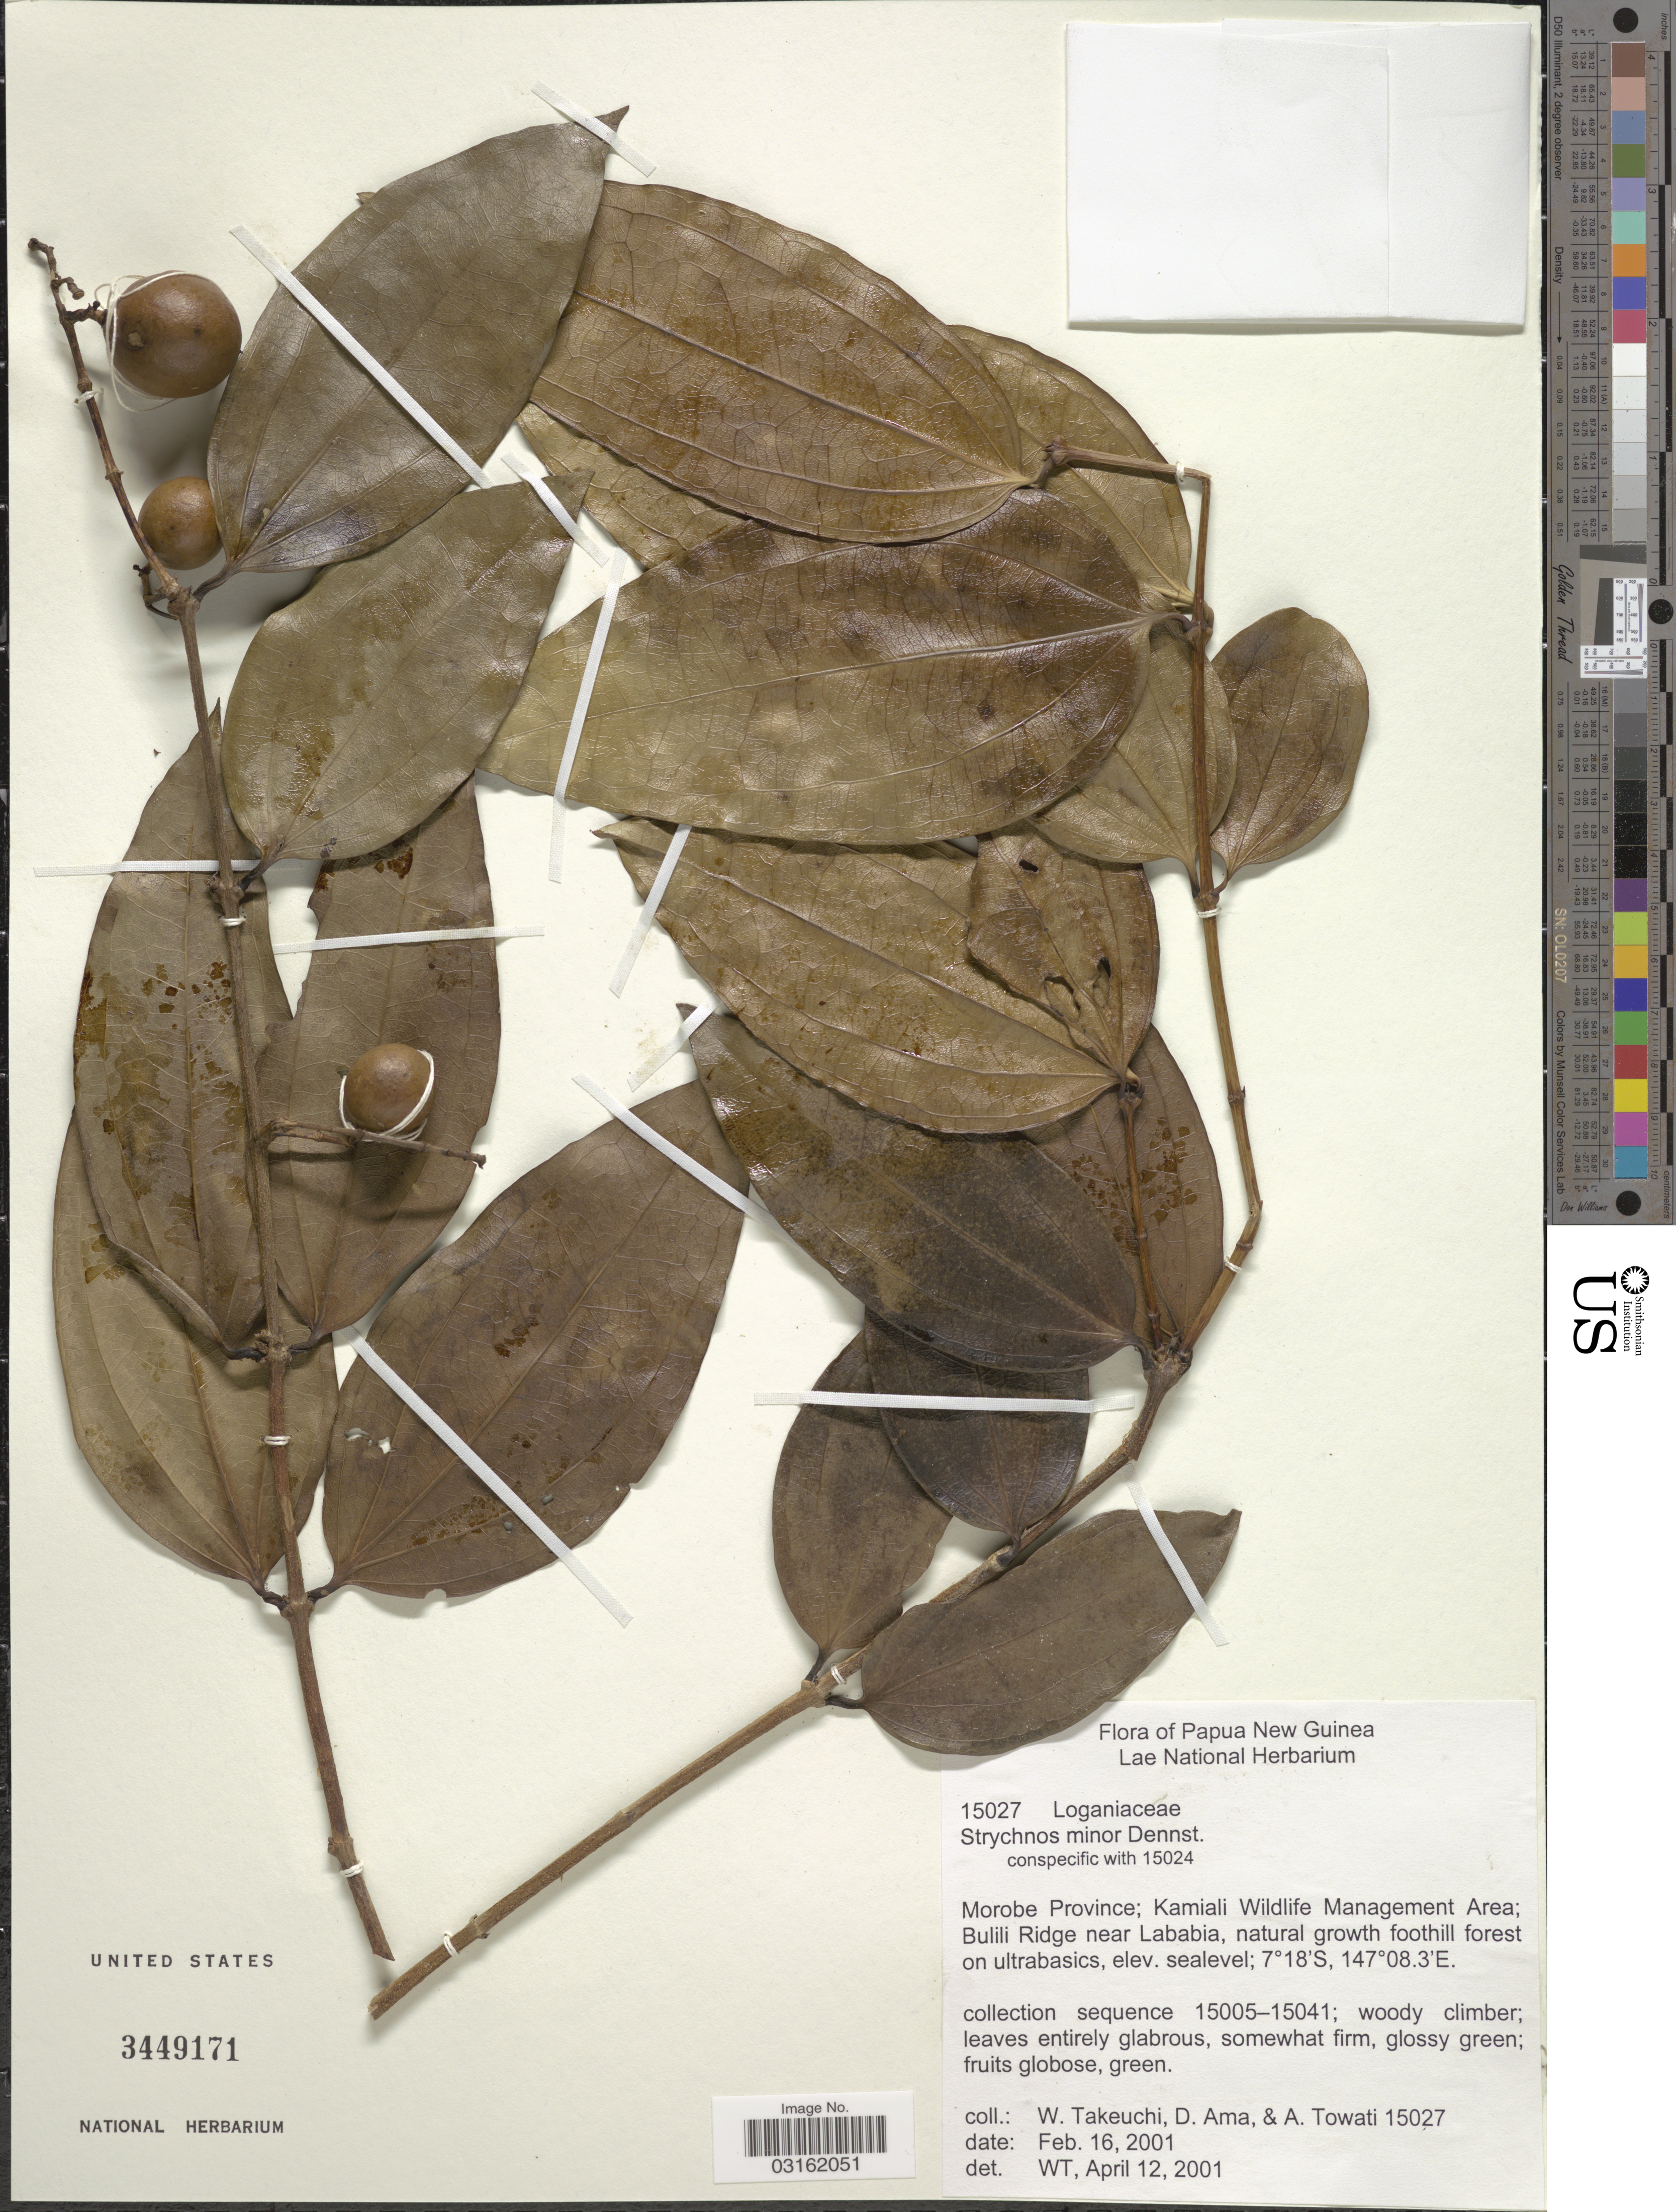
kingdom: Plantae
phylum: Tracheophyta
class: Magnoliopsida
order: Gentianales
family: Loganiaceae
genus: Strychnos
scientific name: Strychnos minor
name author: Dennst.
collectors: W. Takeuchi, D. Ama & A. Towati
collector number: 15027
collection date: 2001-02-16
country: Papua New Guinea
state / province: Morobe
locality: Morobe Province; Kamiali Wildlife Management Area; Bulili Ridge near Lababia.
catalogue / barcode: US 3449171